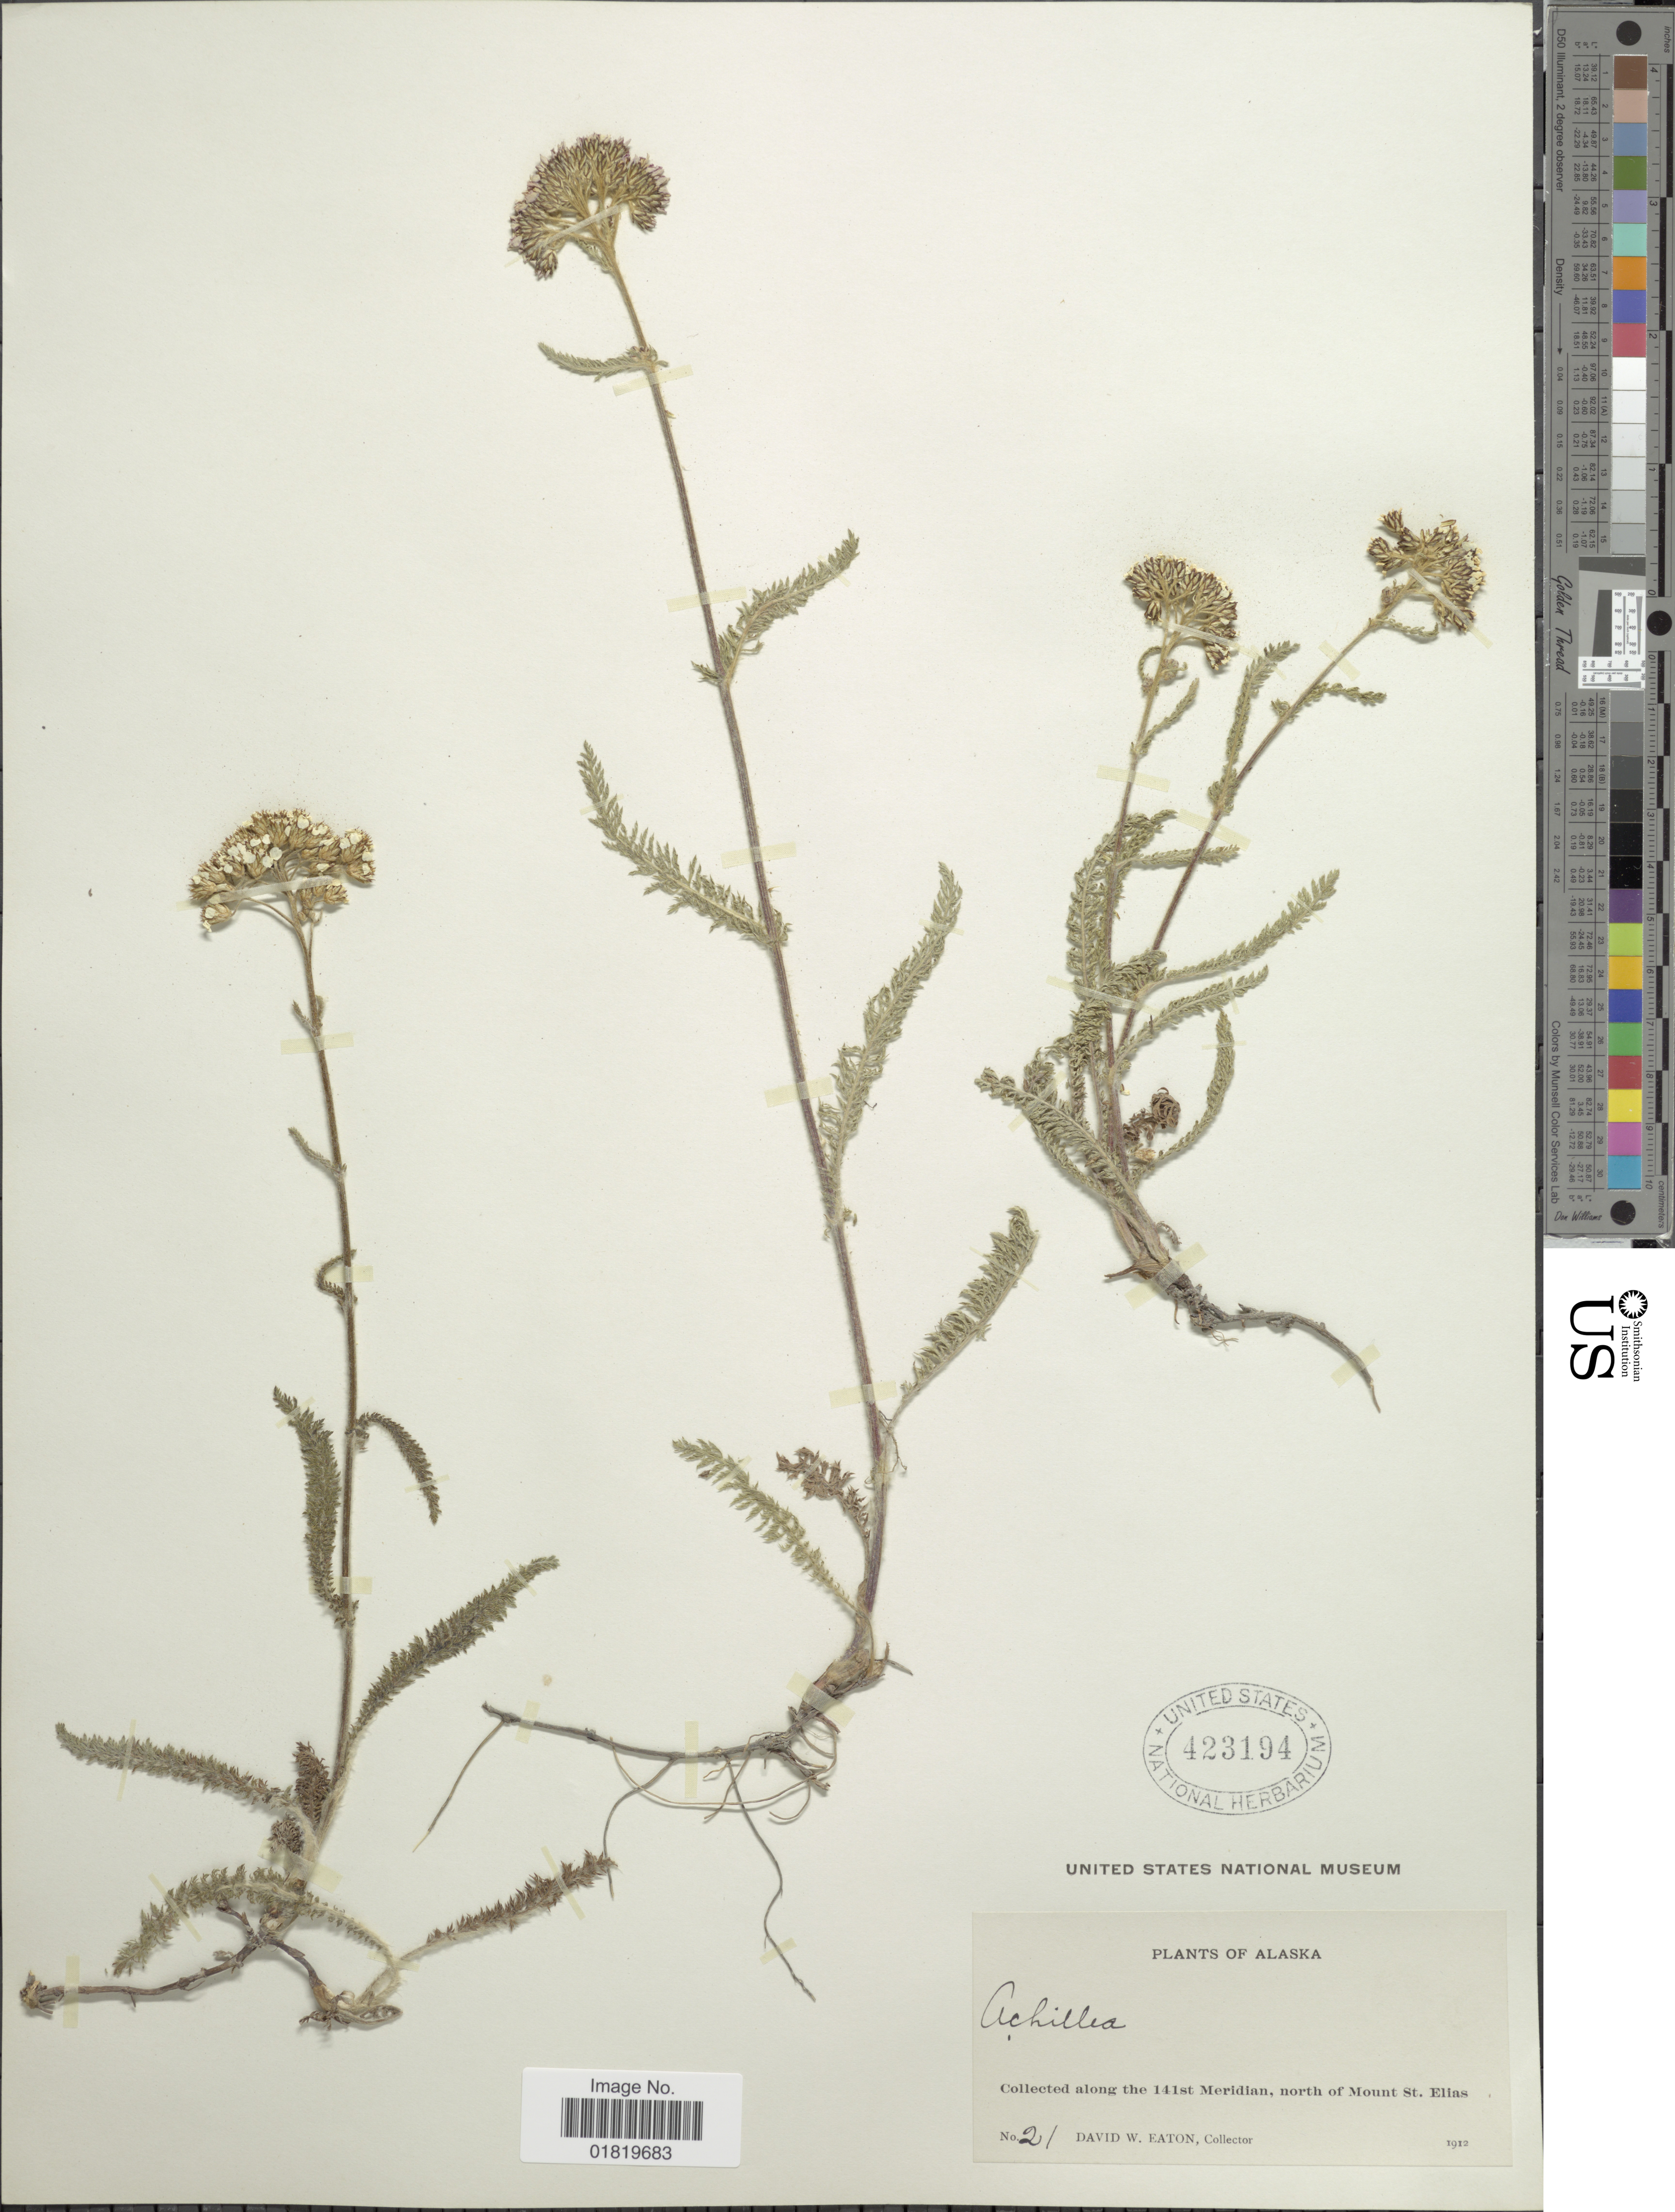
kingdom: Plantae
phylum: Tracheophyta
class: Magnoliopsida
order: Asterales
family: Asteraceae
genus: Achillea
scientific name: Achillea borealis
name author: Bong.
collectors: D. Eaton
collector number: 21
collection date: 1912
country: United States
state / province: Alaska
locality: Along the 141st Meridian, north of Mount St. Elias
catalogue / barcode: US 423194